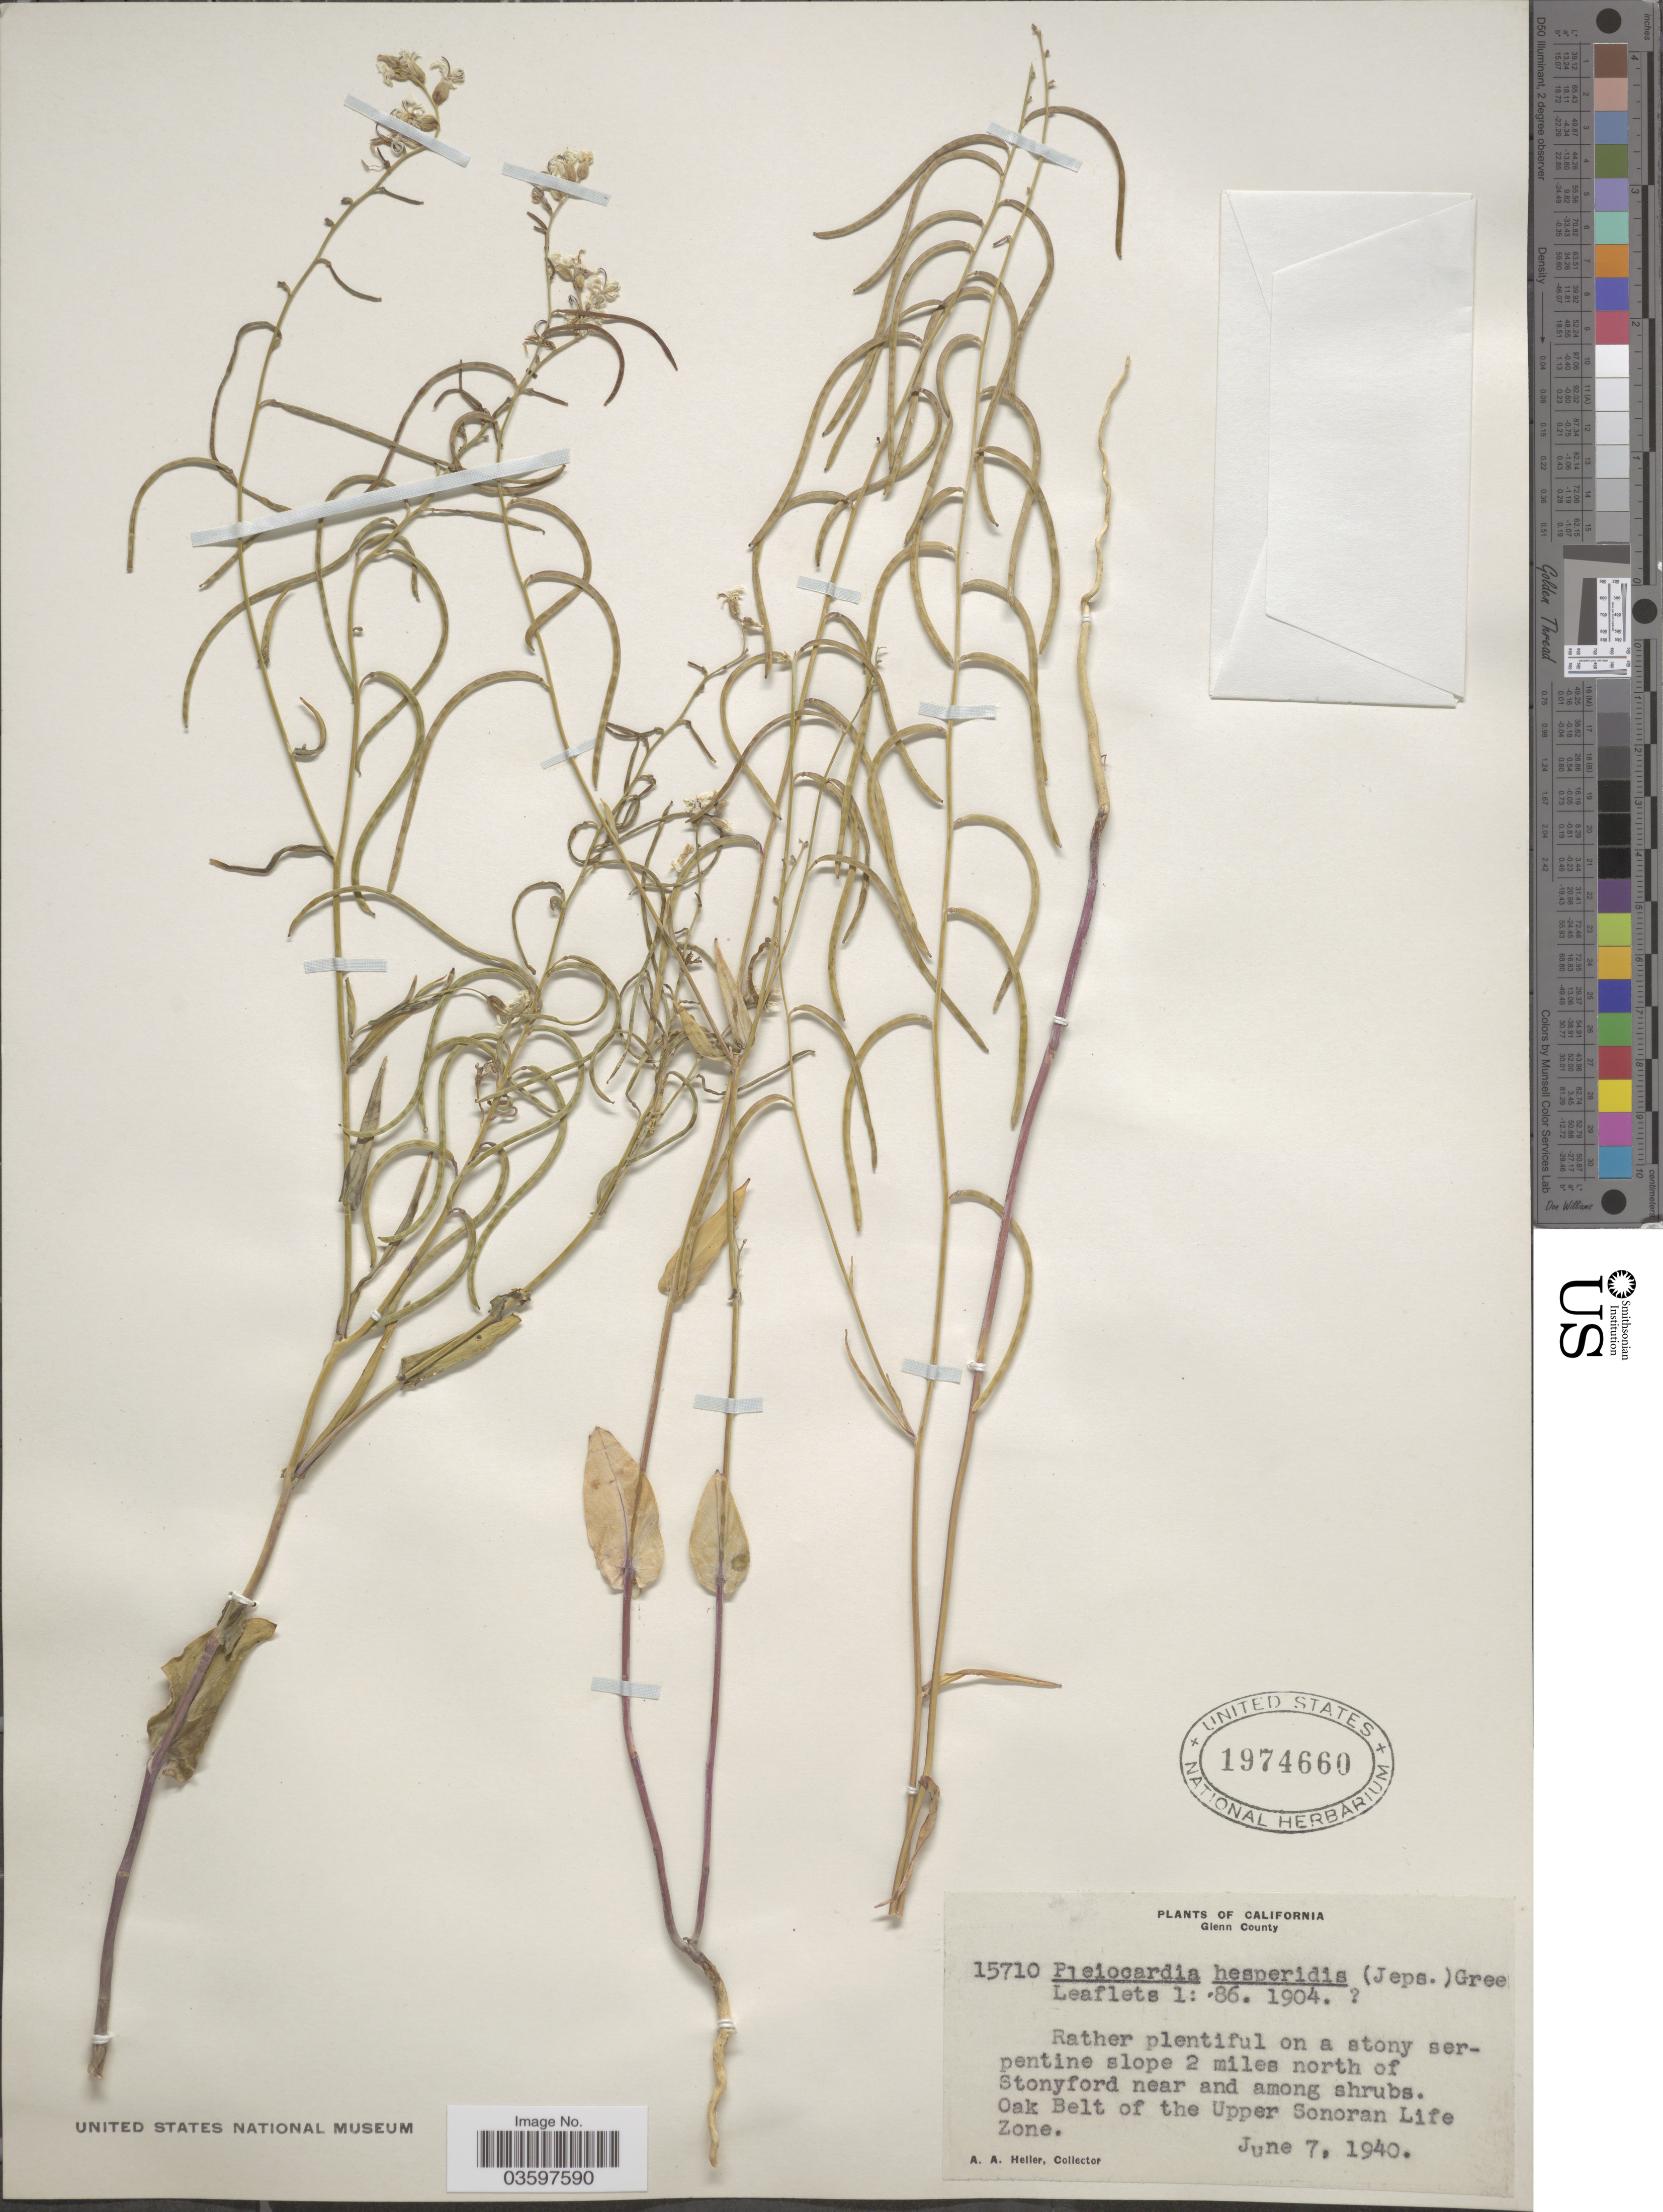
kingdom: Plantae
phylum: Tracheophyta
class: Magnoliopsida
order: Brassicales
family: Brassicaceae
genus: Streptanthus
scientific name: Streptanthus hesperidis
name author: Jeps.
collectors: A. A. Heller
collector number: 15710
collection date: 1940-06-07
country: United States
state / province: California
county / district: Glenn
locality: Glenn County. Rather plentiful on a stony serpentine slope 2 miles north of Stonyford near and among shrubs. Oak Belt of the Upper Sonoran Life Zone.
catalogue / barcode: US 1974660